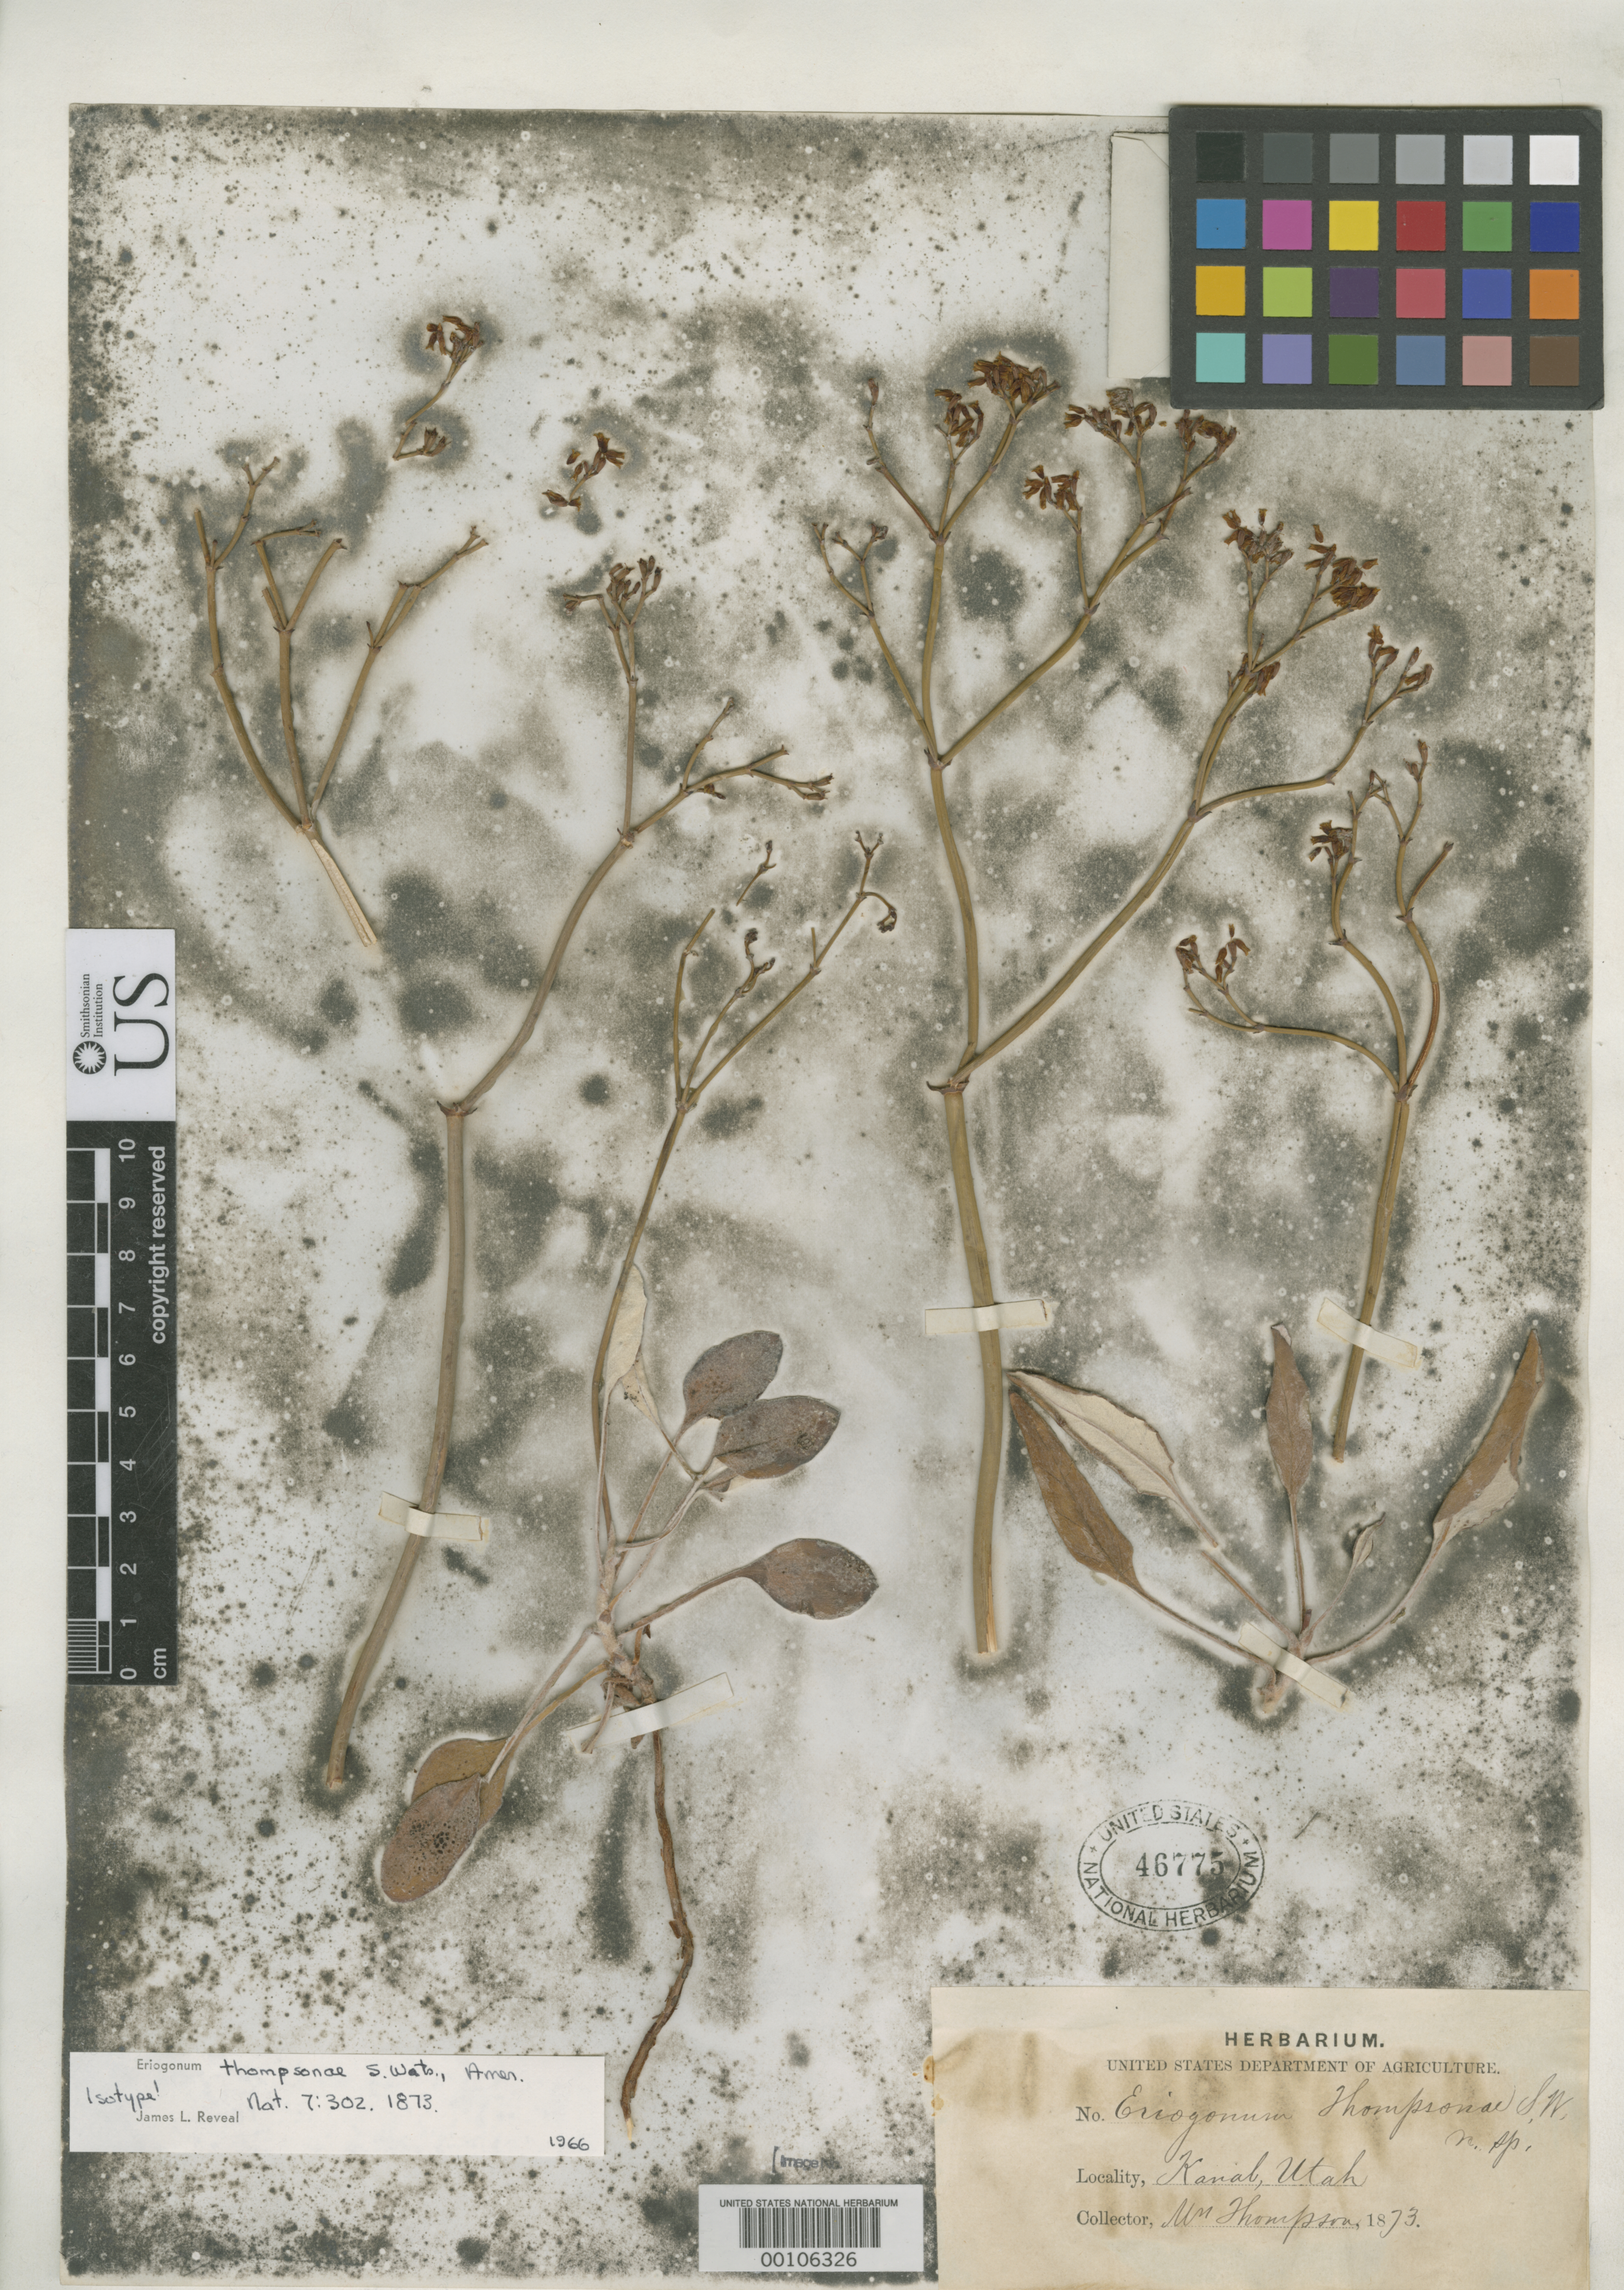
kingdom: Plantae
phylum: Tracheophyta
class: Magnoliopsida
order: Caryophyllales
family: Polygonaceae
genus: Eriogonum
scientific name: Eriogonum thompsonae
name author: S. Watson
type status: Isotype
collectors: Thompson, --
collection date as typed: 1873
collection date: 1873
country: United States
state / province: Utah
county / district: Kane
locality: Kanab.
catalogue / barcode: US 46775